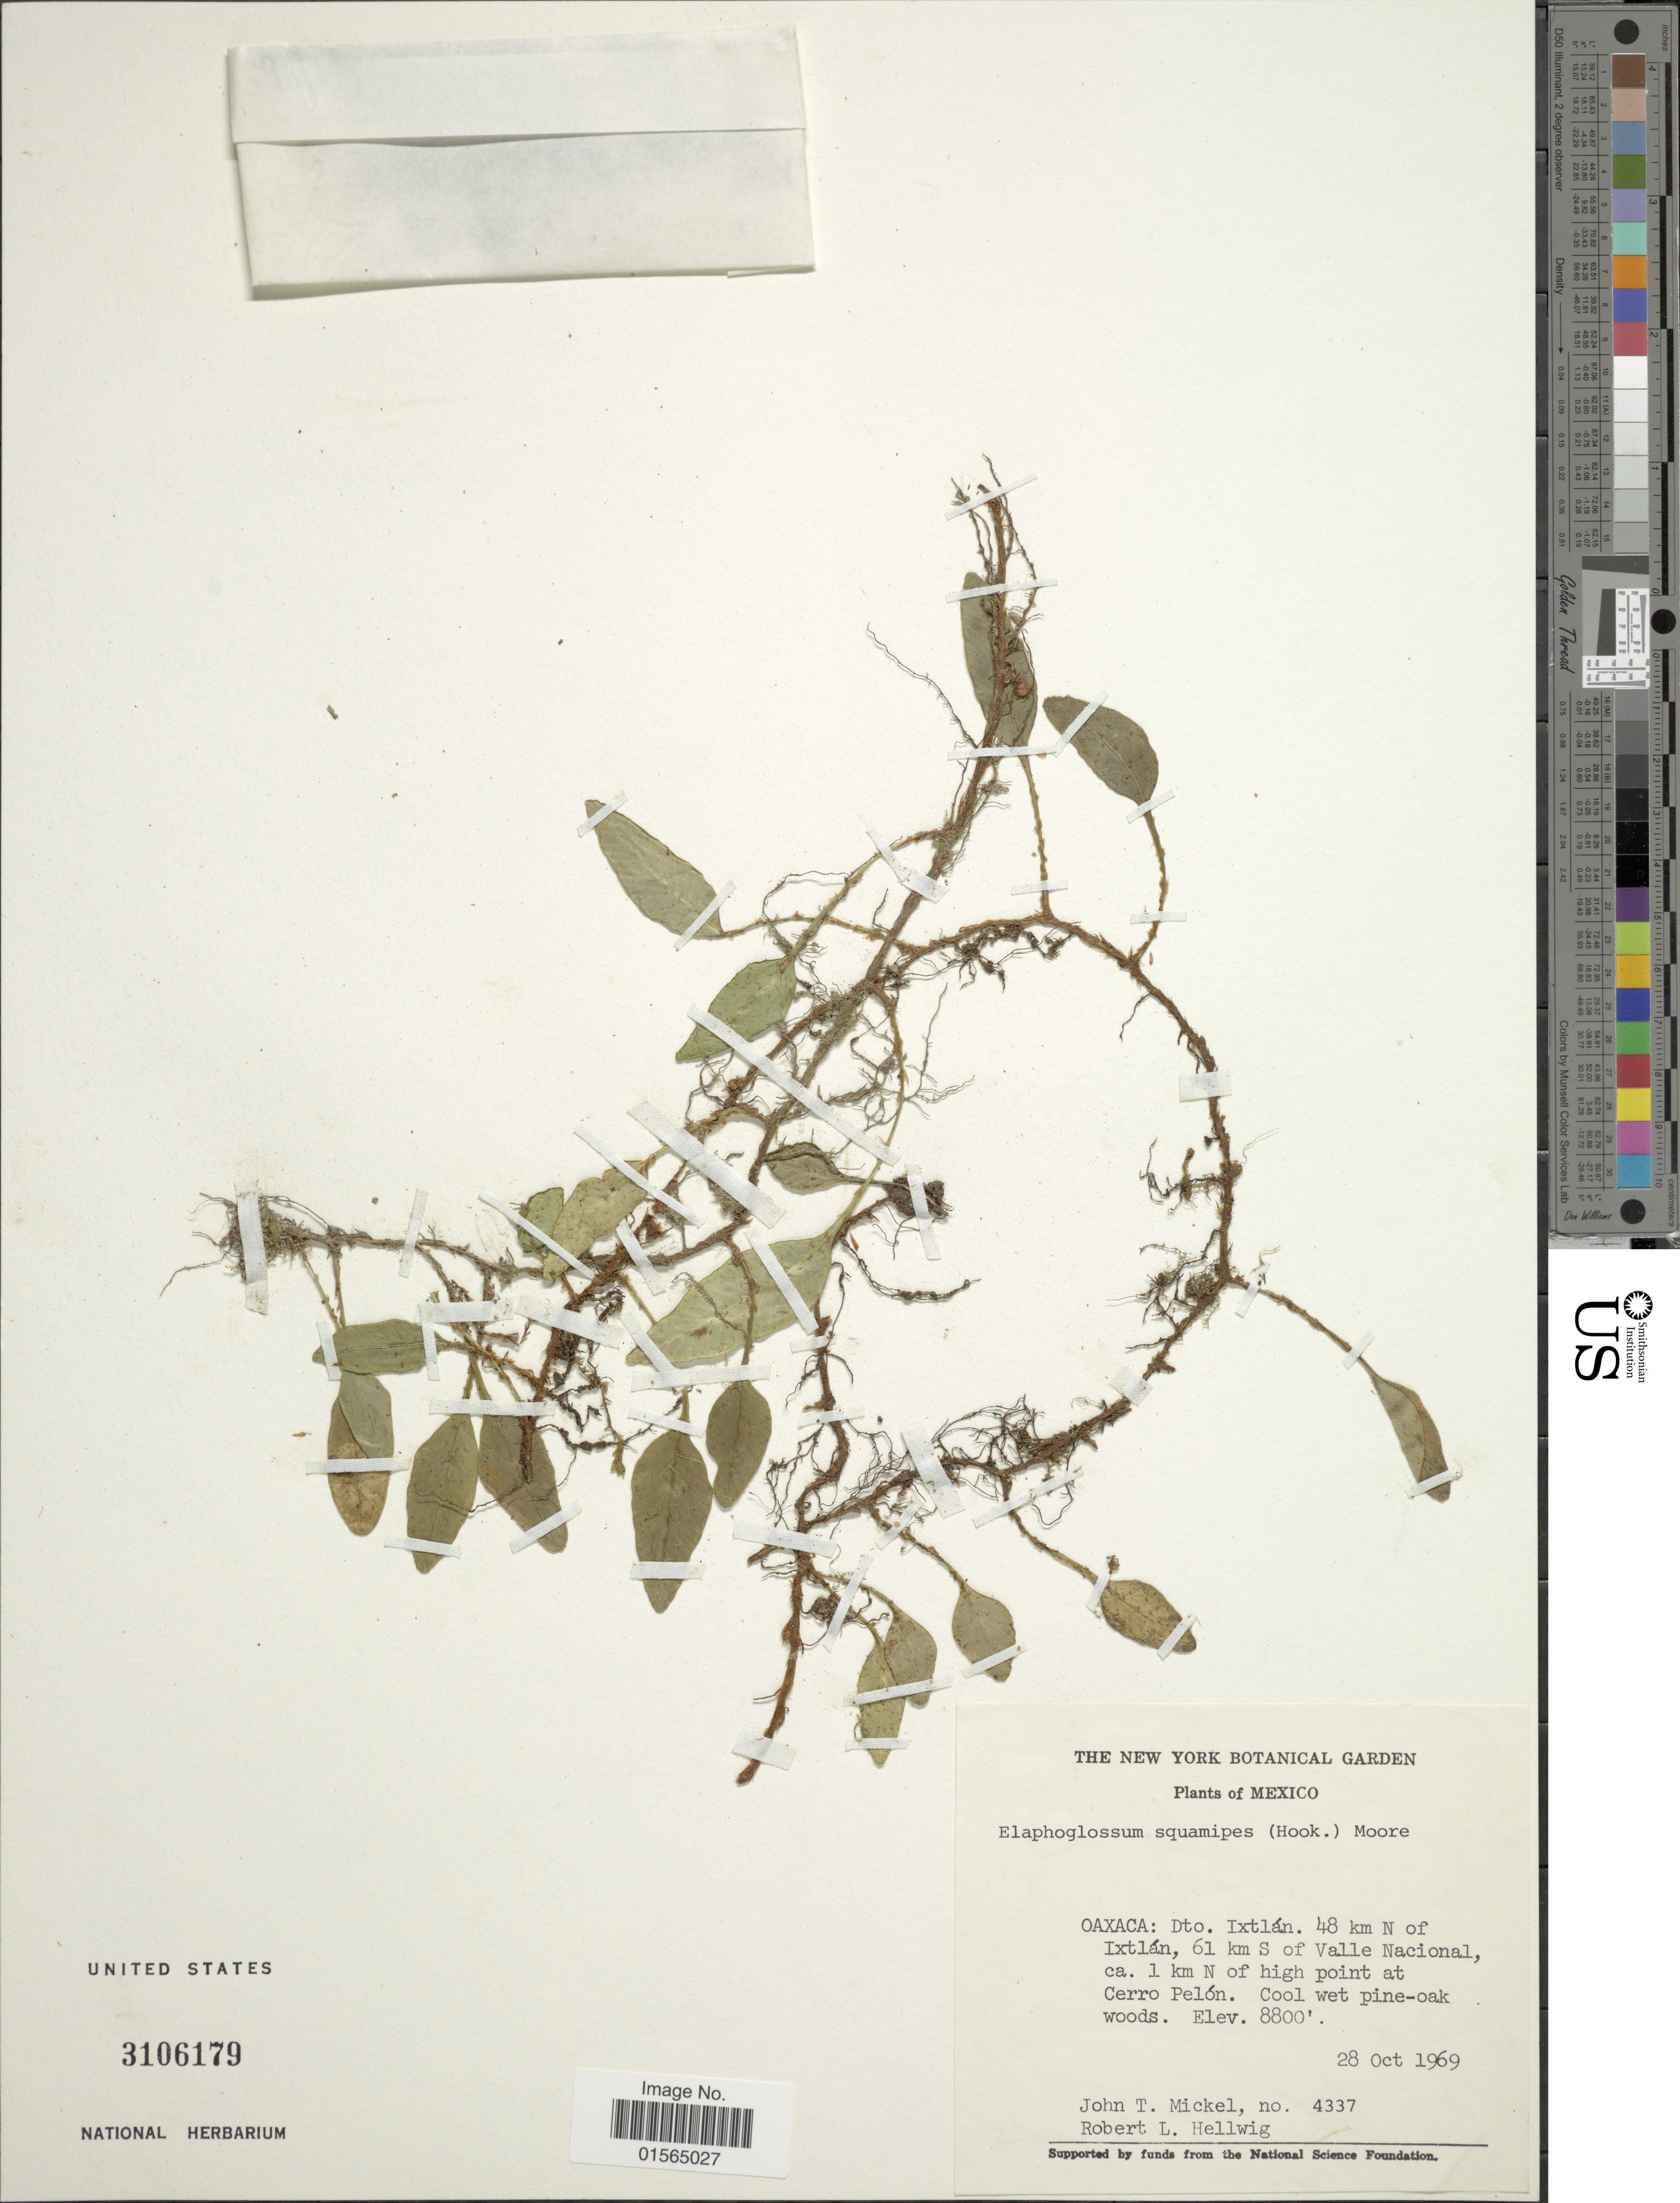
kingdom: Plantae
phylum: Tracheophyta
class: Polypodiopsida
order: Polypodiales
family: Dryopteridaceae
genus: Elaphoglossum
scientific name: Elaphoglossum squamipes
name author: (Hook.) T. Moore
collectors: J. T. Mickel & R. Hellwig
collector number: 4337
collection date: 1969-10-28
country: Mexico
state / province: Oaxaca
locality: Dt. Ixtlan. 48 km N of Ixtlan, 61 km S of Valle Nacional, ca. 1 km N of high point at Cerro Pelon. Cool wet pine oak woods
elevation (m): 2682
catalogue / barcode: US 3106179